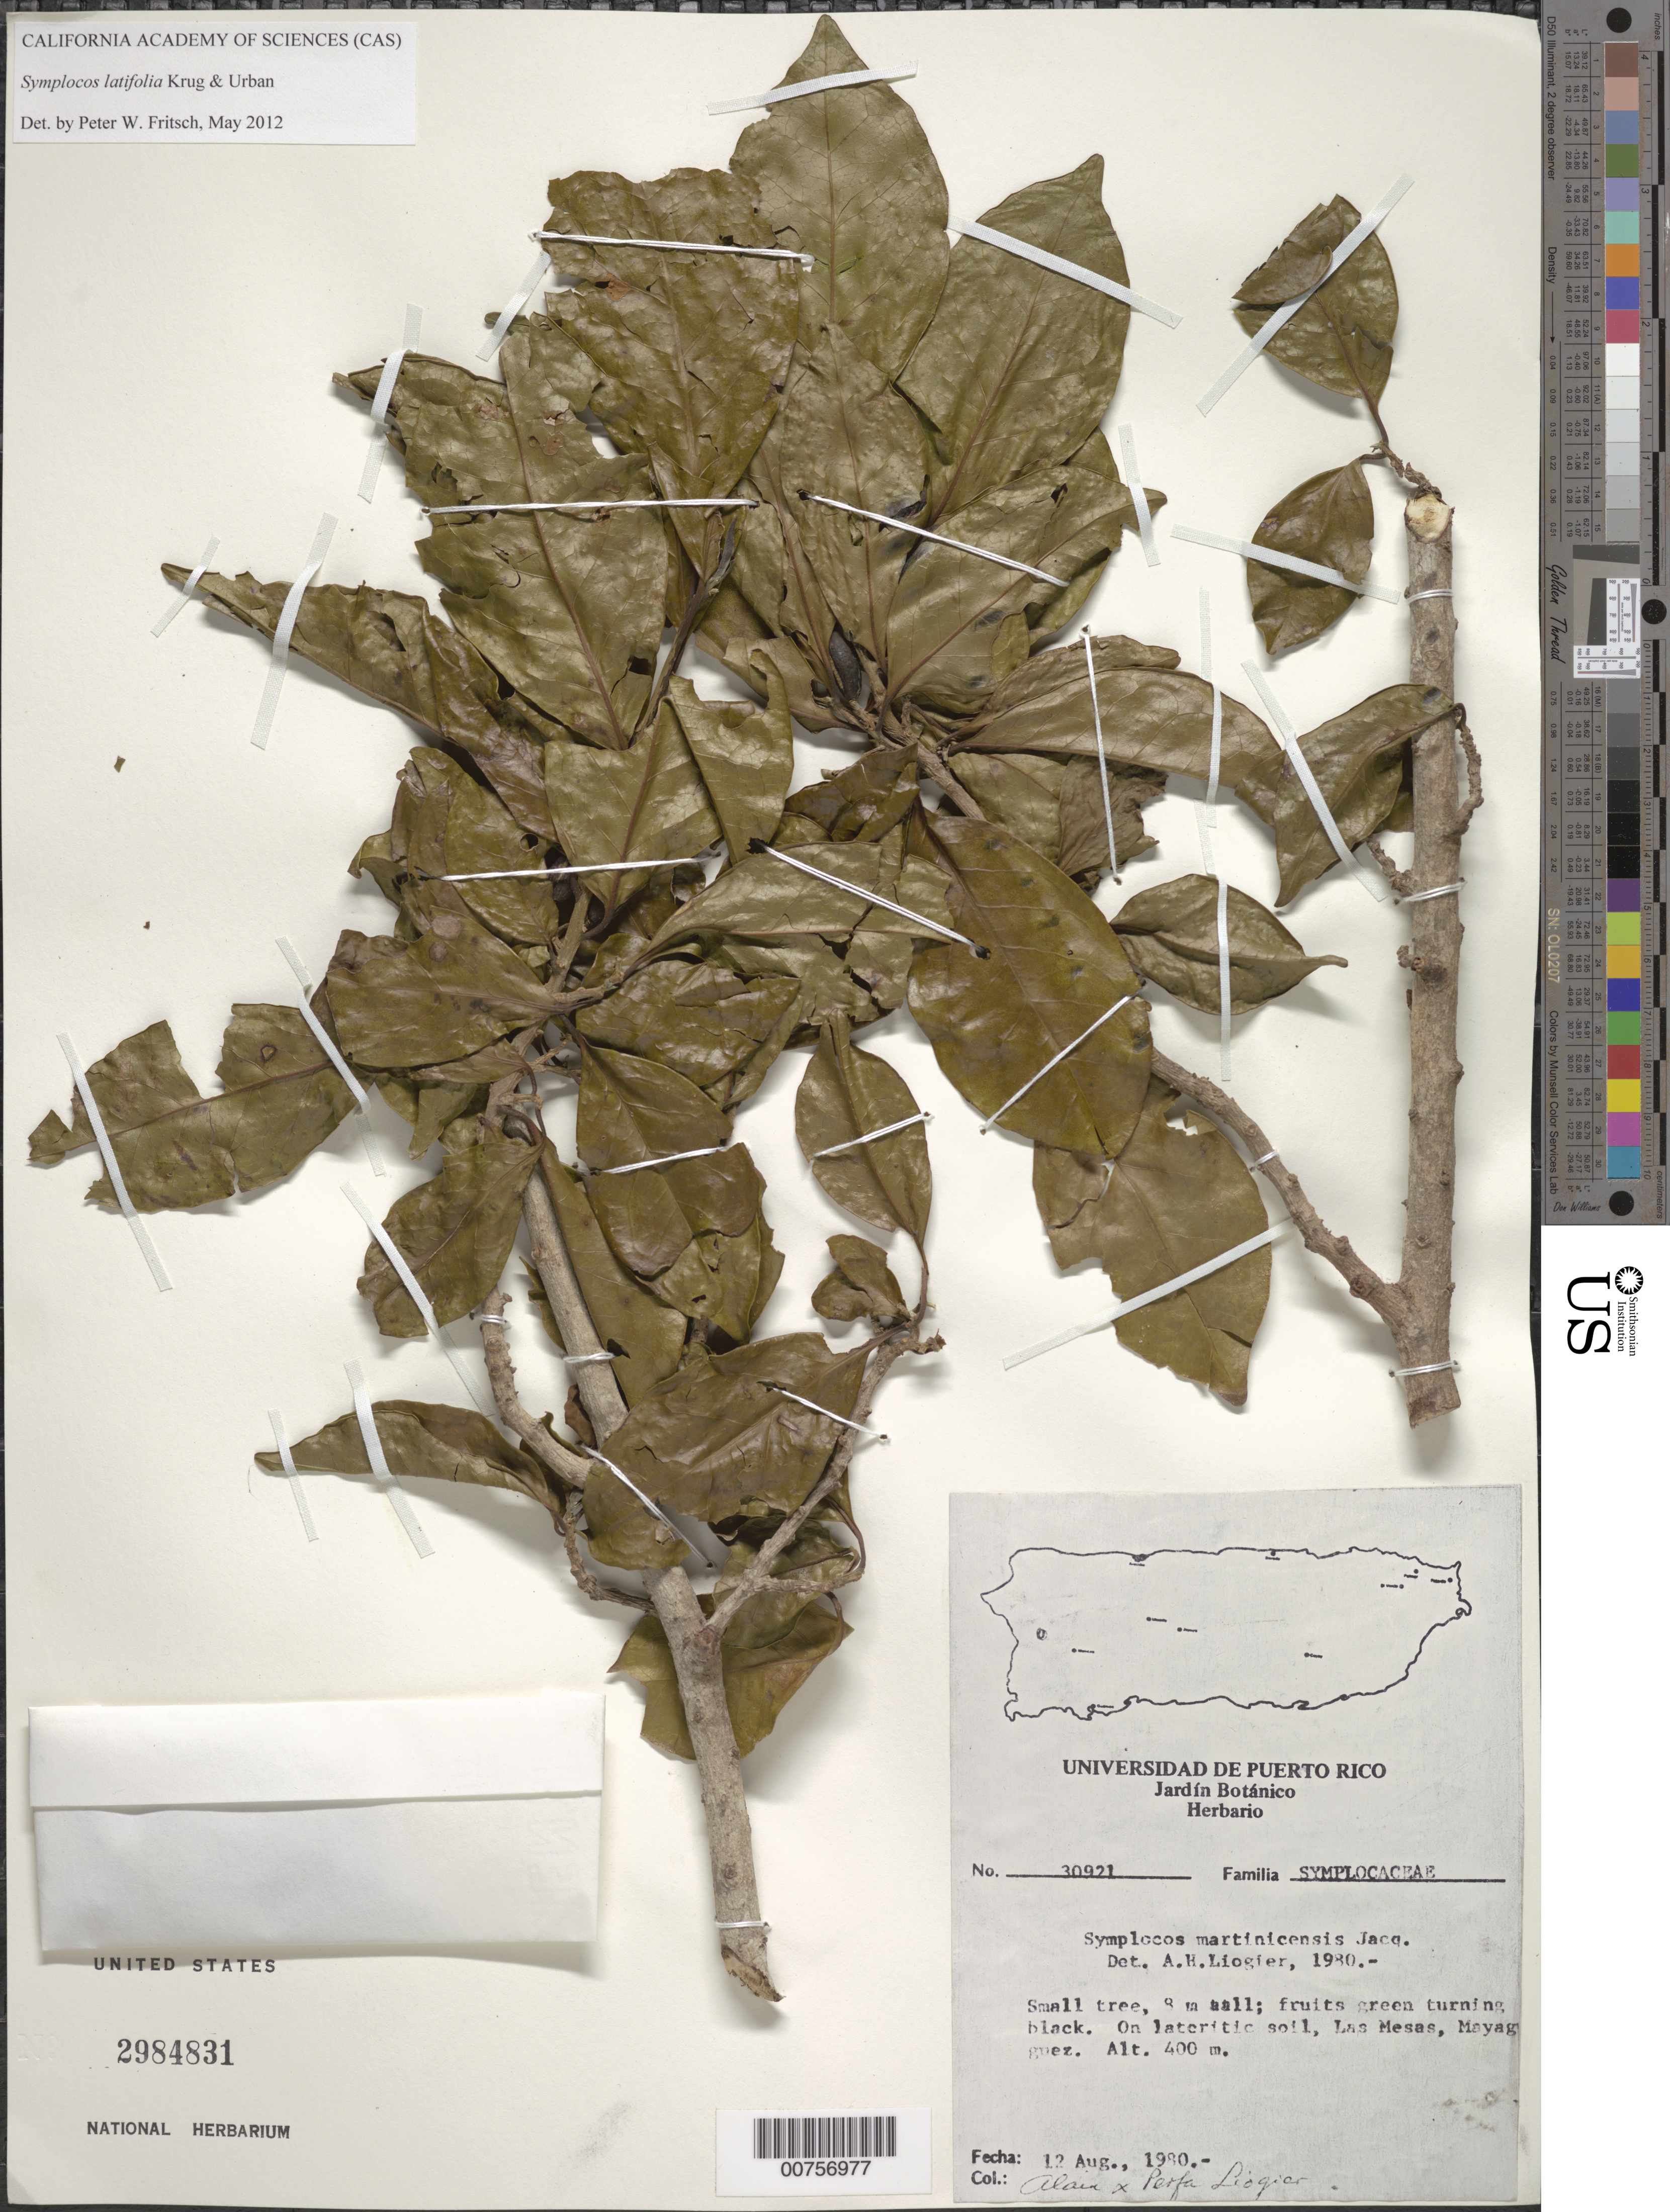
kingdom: Plantae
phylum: Tracheophyta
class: Magnoliopsida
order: Ericales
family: Symplocaceae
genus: Symplocos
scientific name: Symplocos latifolia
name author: Krug & Urb.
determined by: Fritsch, Peter W.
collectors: A. H. Liogier & M. P. Liogier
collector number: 30921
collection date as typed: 12 Aug 1980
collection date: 1980-08-12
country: Puerto Rico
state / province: Mayagüez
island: Puerto Rico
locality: Las Mesas, Mayaguez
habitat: On lateritic soil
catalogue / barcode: US 2984831